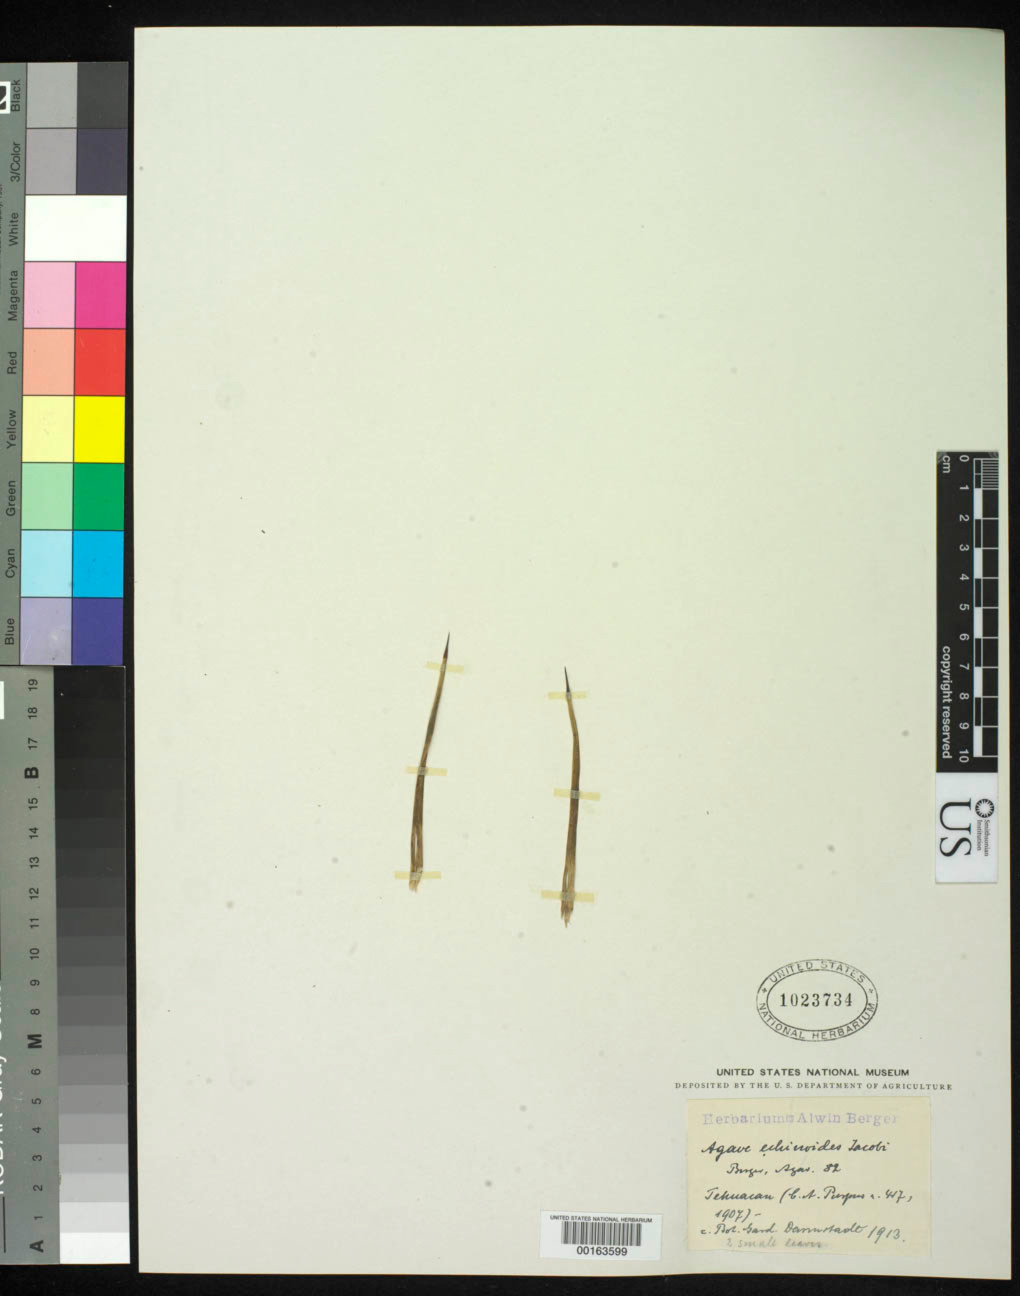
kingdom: Plantae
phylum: Tracheophyta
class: Liliopsida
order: Asparagales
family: Asparagaceae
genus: Agave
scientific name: Agave stricta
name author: Salm-Dyck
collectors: C. A. Purpus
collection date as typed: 1907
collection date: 1907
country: Mexico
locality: Tehuacan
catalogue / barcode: US 1023734